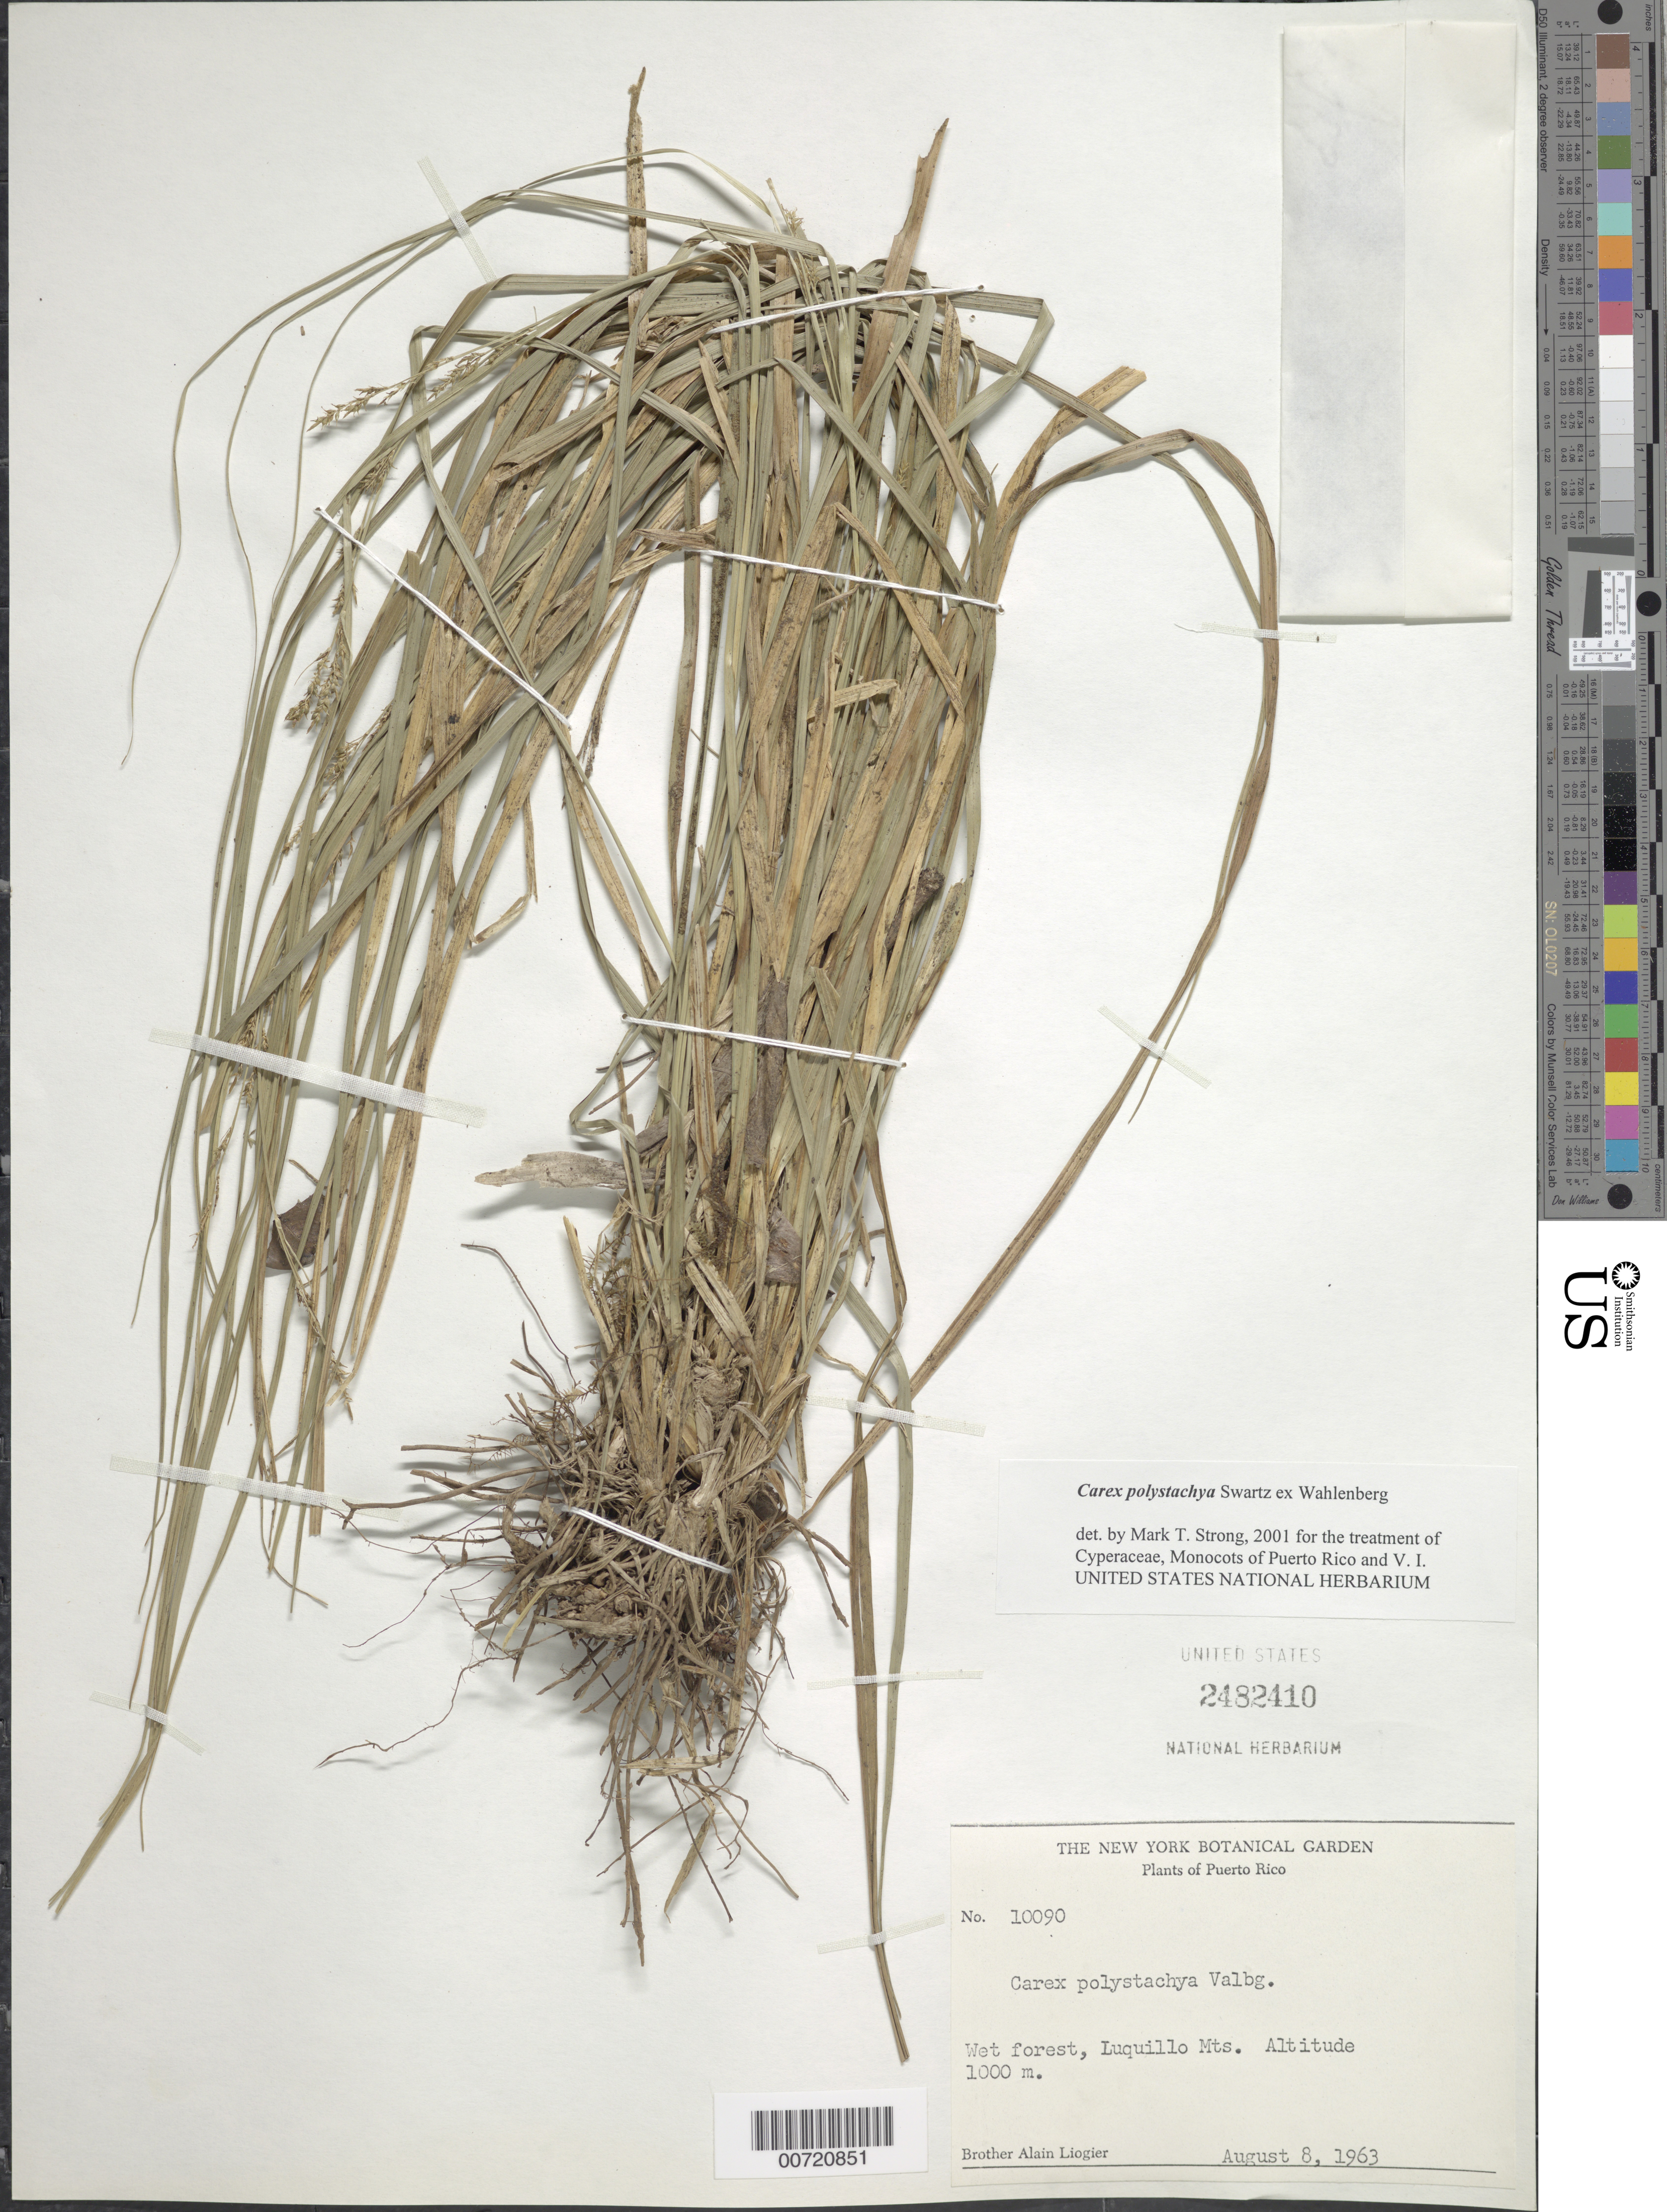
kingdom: Plantae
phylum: Tracheophyta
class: Liliopsida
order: Poales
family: Cyperaceae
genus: Carex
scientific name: Carex polystachya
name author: Sw. ex Wahlenb.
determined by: Strong, M. T., (US), Smithsonian Institution - National Museum of Natural History (UNITED STATES)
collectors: A. H. Liogier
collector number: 10090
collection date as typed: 08 Aug 1963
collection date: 1963-08-08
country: Puerto Rico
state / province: Luquillo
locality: Sierra de Luquillo.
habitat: Wet forest.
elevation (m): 1000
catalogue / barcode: US 2482410